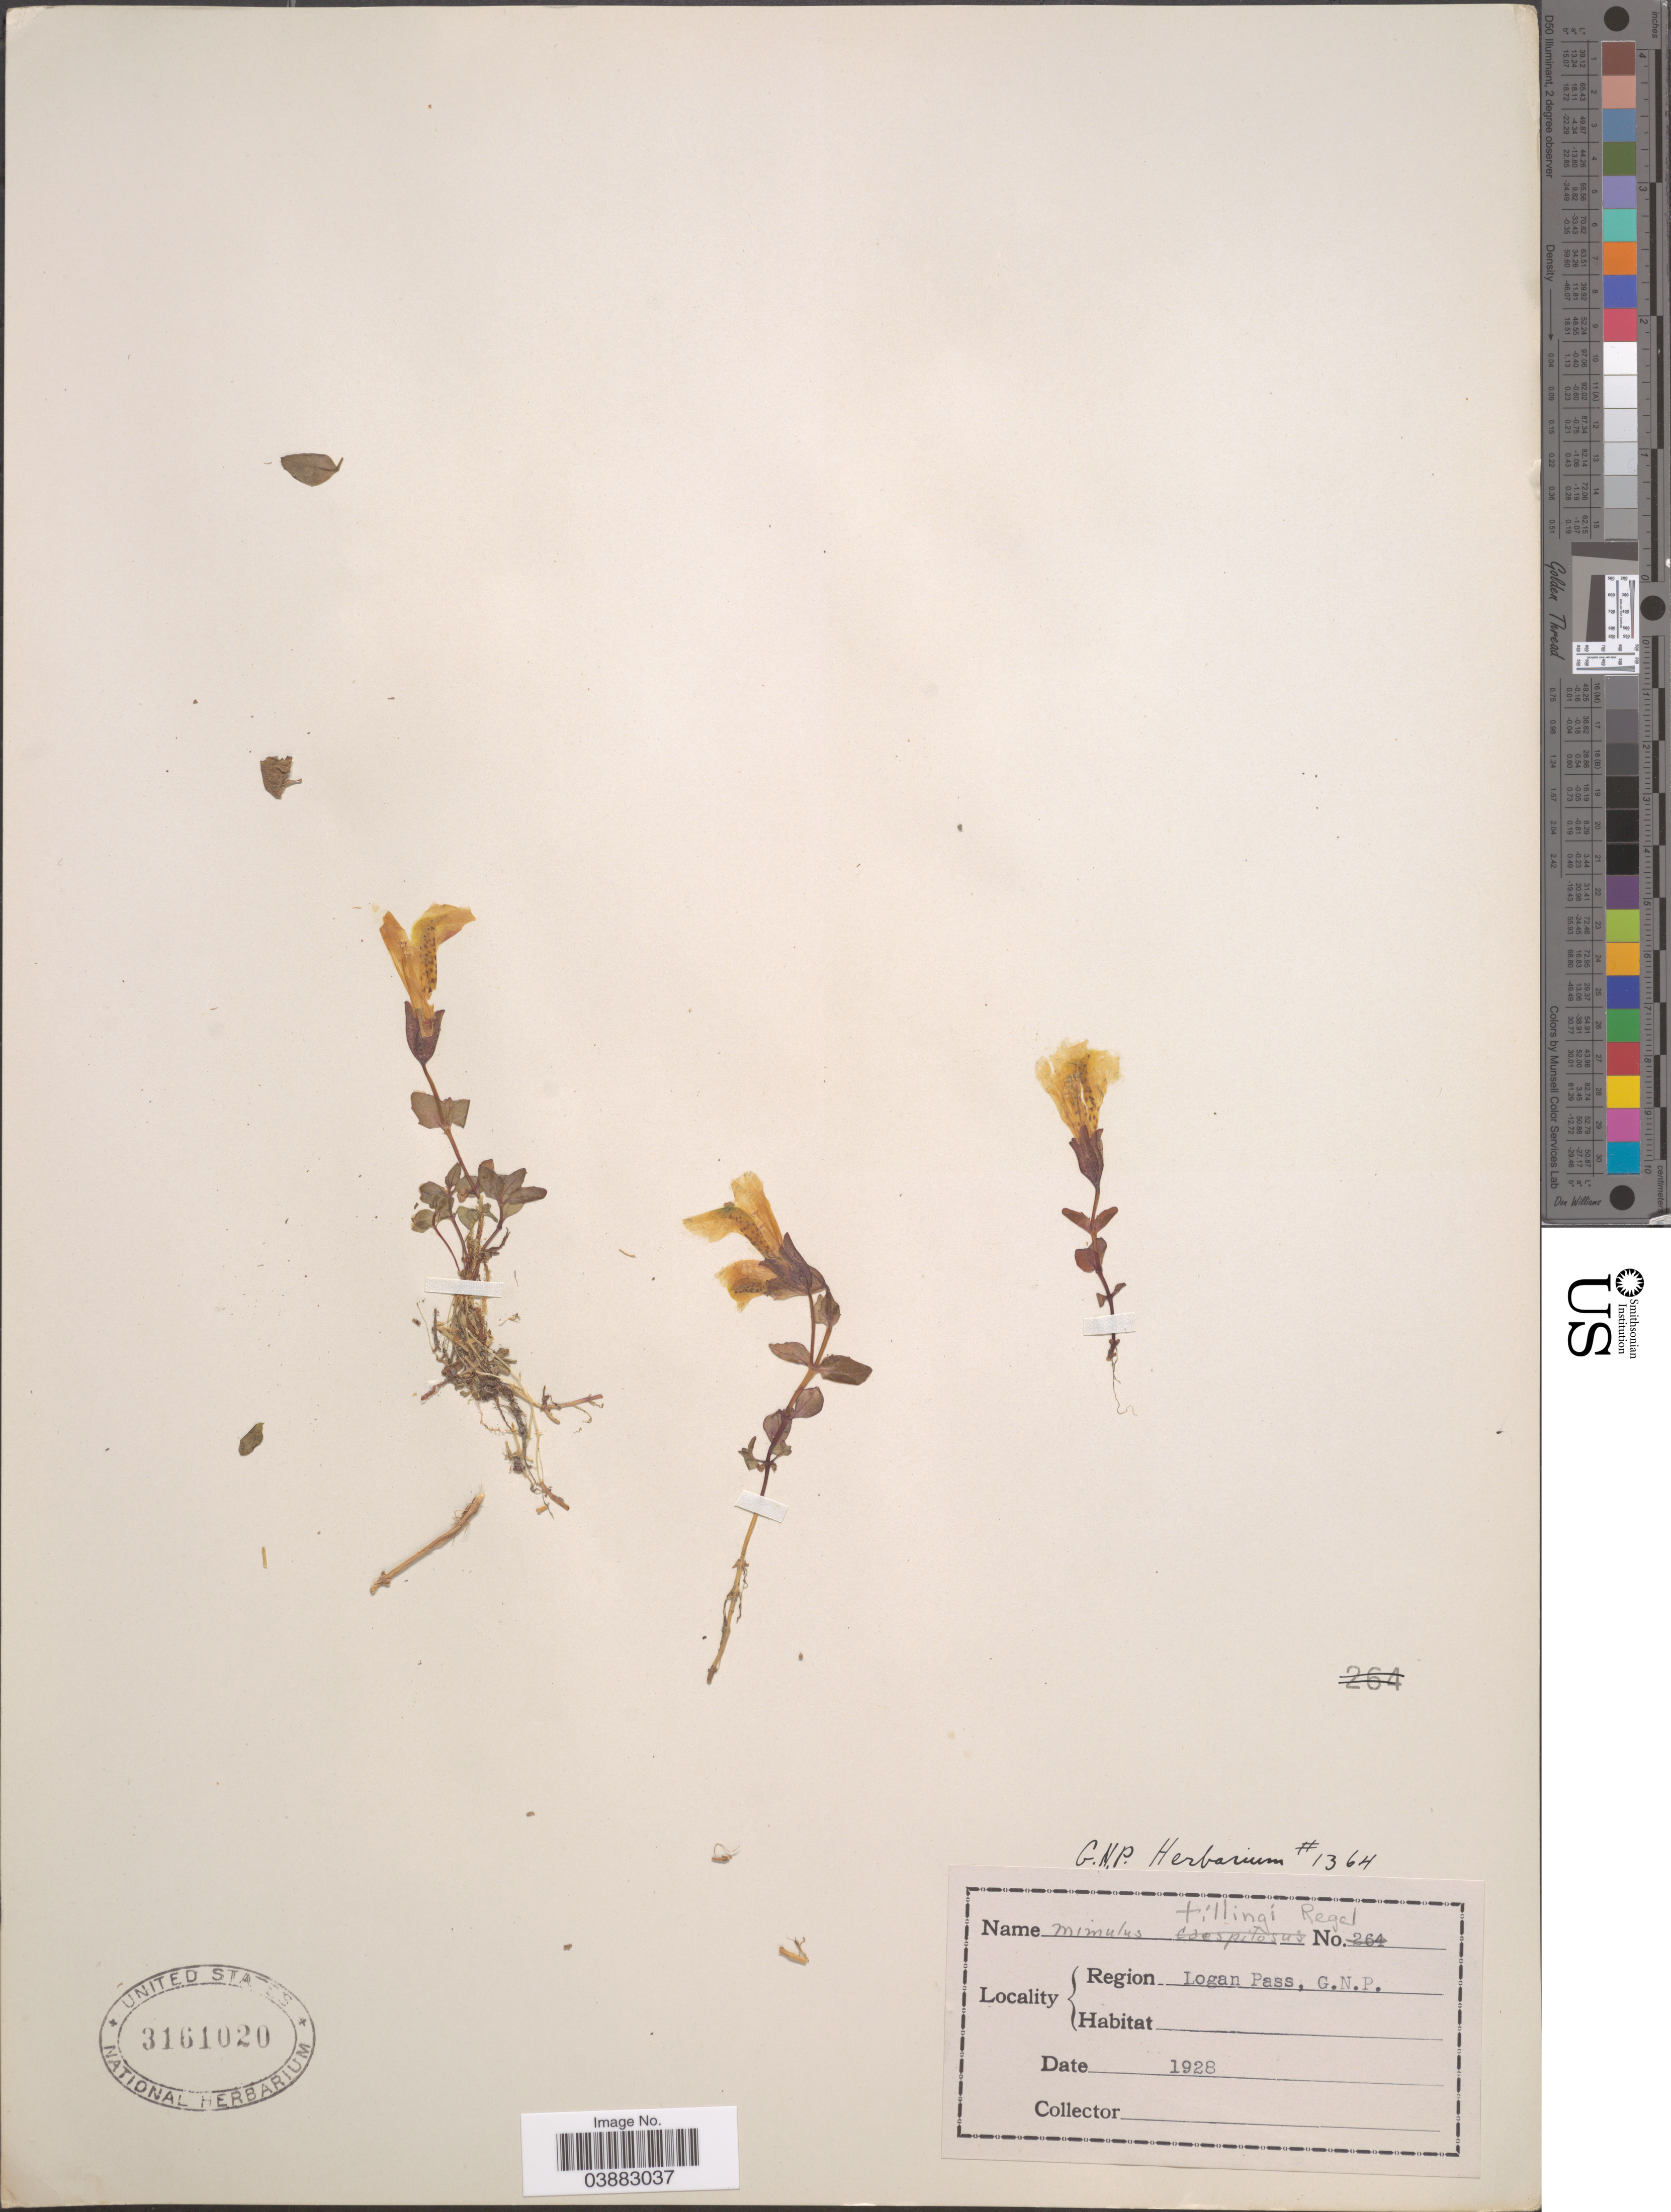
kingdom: Plantae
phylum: Tracheophyta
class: Magnoliopsida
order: Lamiales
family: Phrymaceae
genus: Mimulus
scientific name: Mimulus tilingii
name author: Regel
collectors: ex herb. G. N. P.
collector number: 1364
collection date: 1928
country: United States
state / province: Montana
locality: Region Logan Pass, G.N.P.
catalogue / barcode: US 3161020